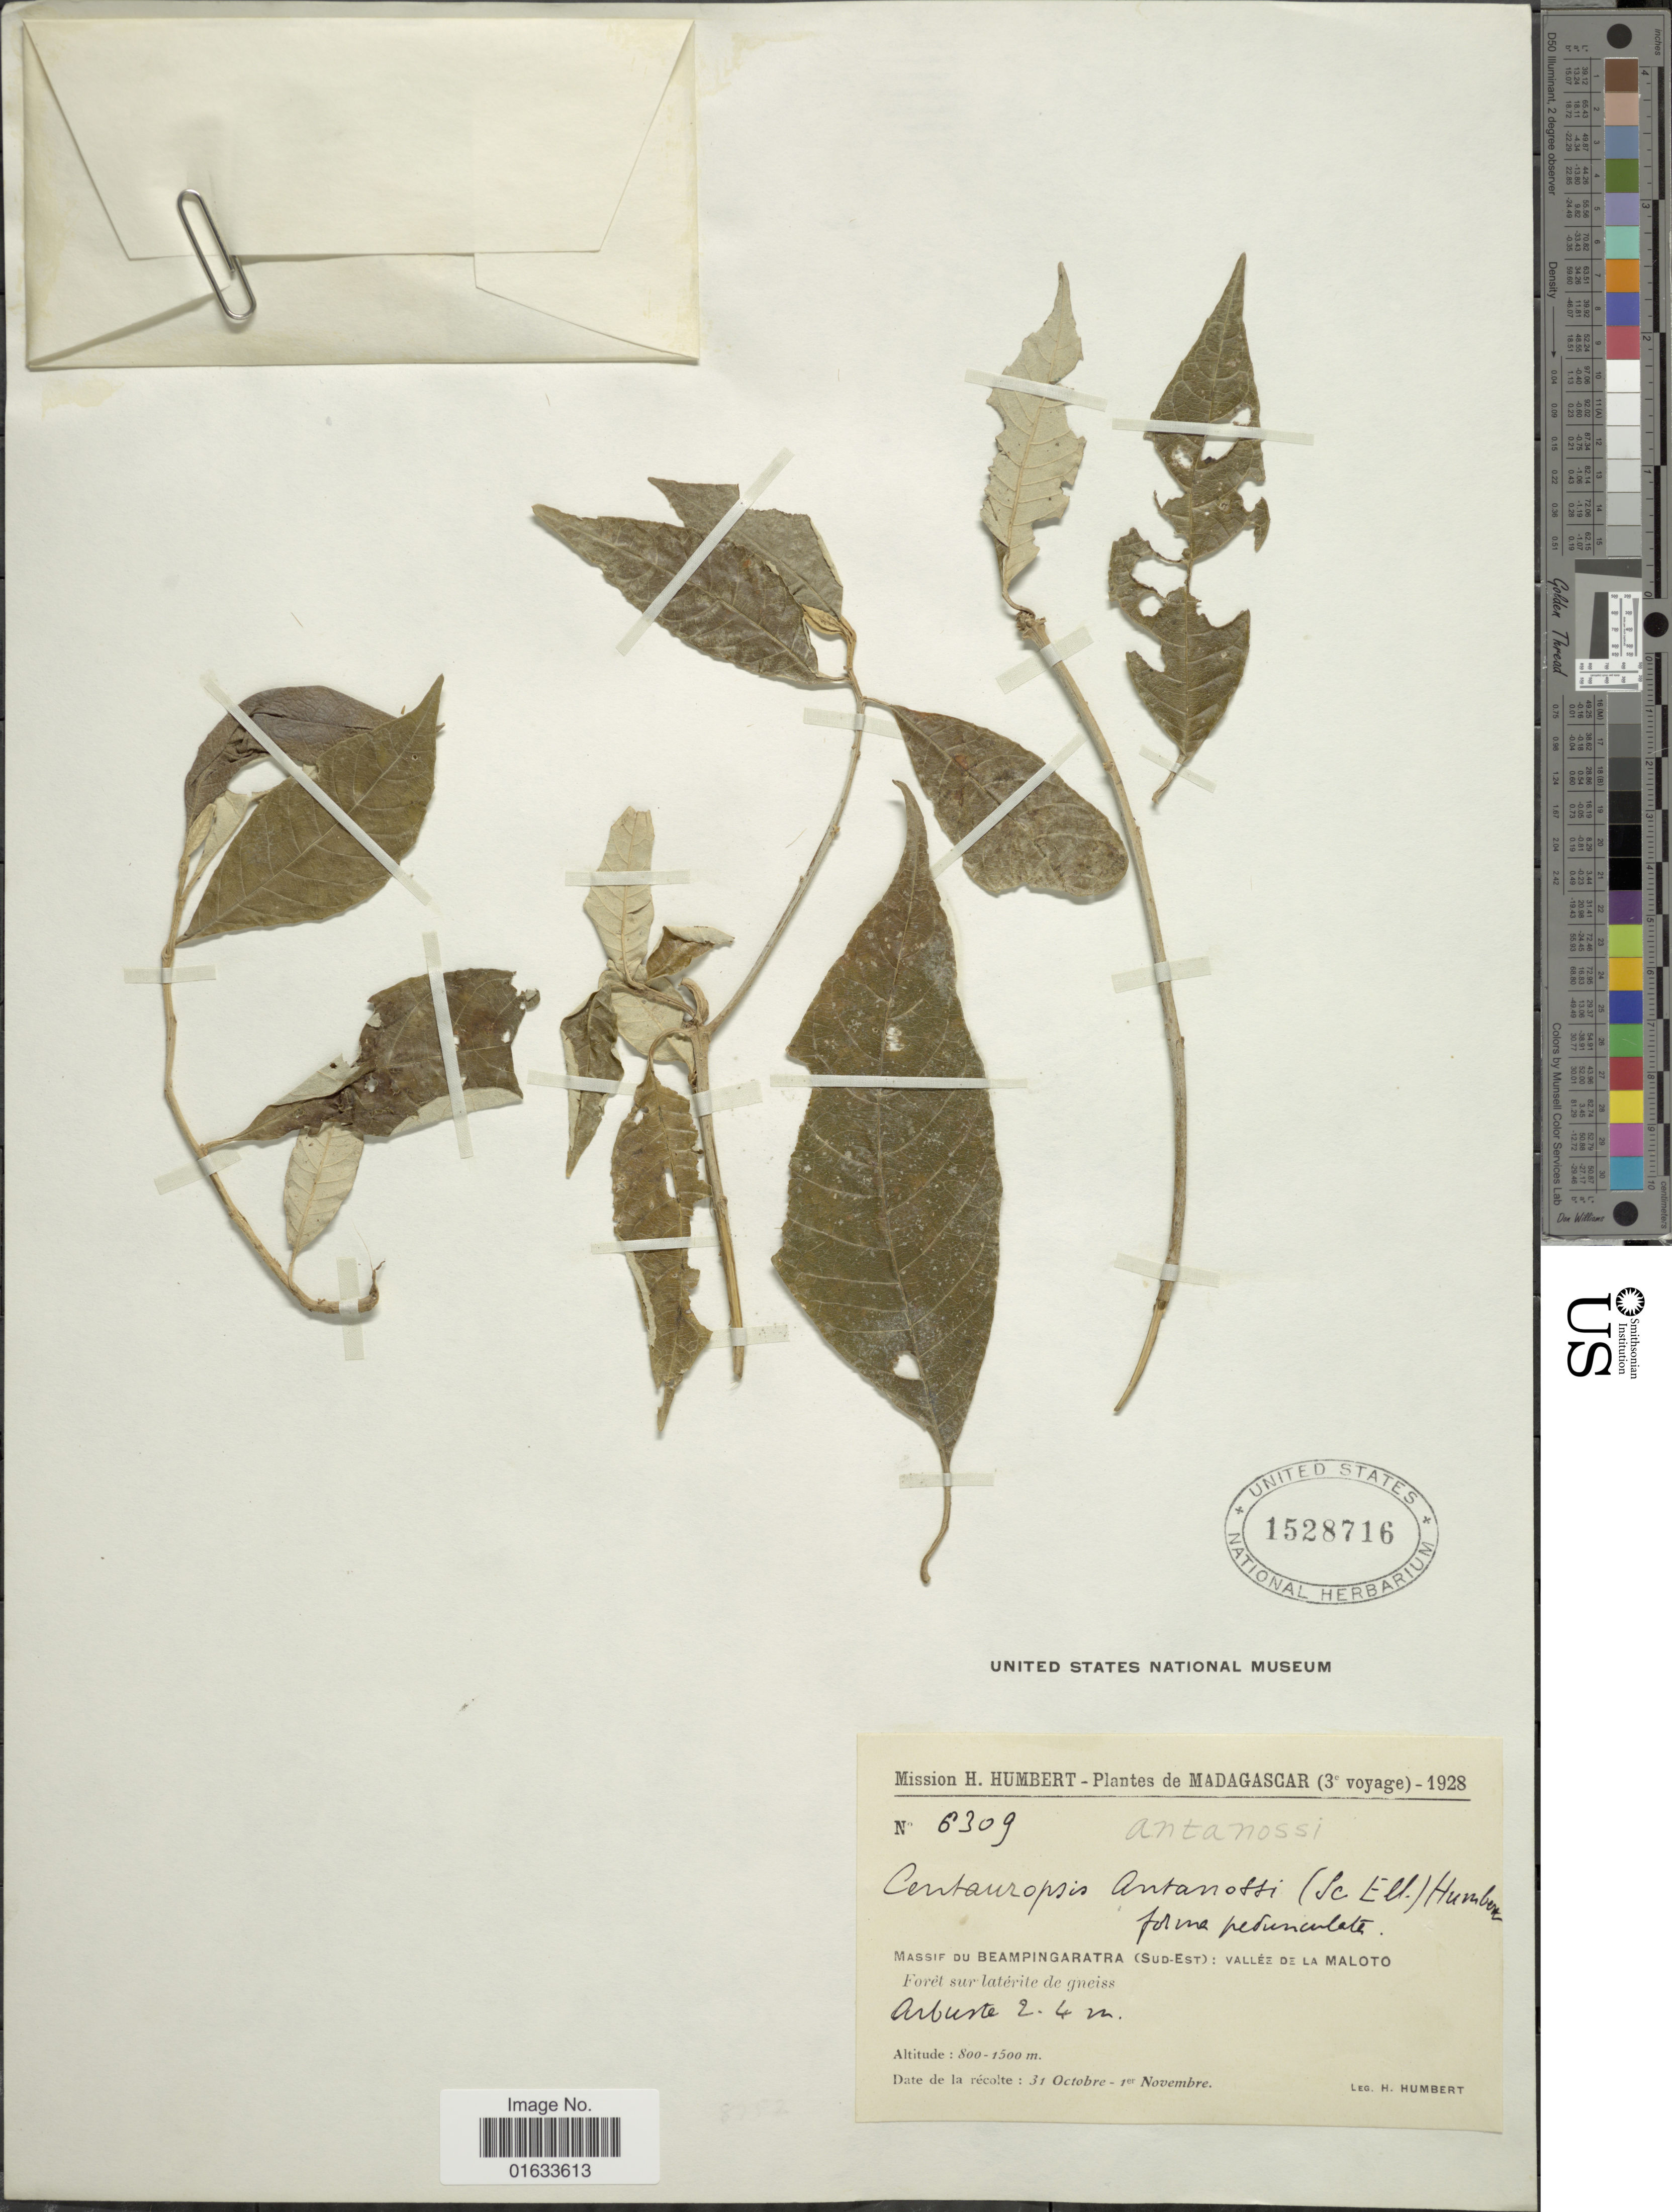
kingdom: Plantae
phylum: Tracheophyta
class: Magnoliopsida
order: Asterales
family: Asteraceae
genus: Centauropsis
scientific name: Centauropsis antanossi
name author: (A. St.-Hil.) Humbert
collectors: H. Humbert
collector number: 6309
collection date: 1928-10-31/1928-11-01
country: Madagascar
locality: Massif du Beampingaratra (Sud-Est): Vallée de la Maloto.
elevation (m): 800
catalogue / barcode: US 1528716